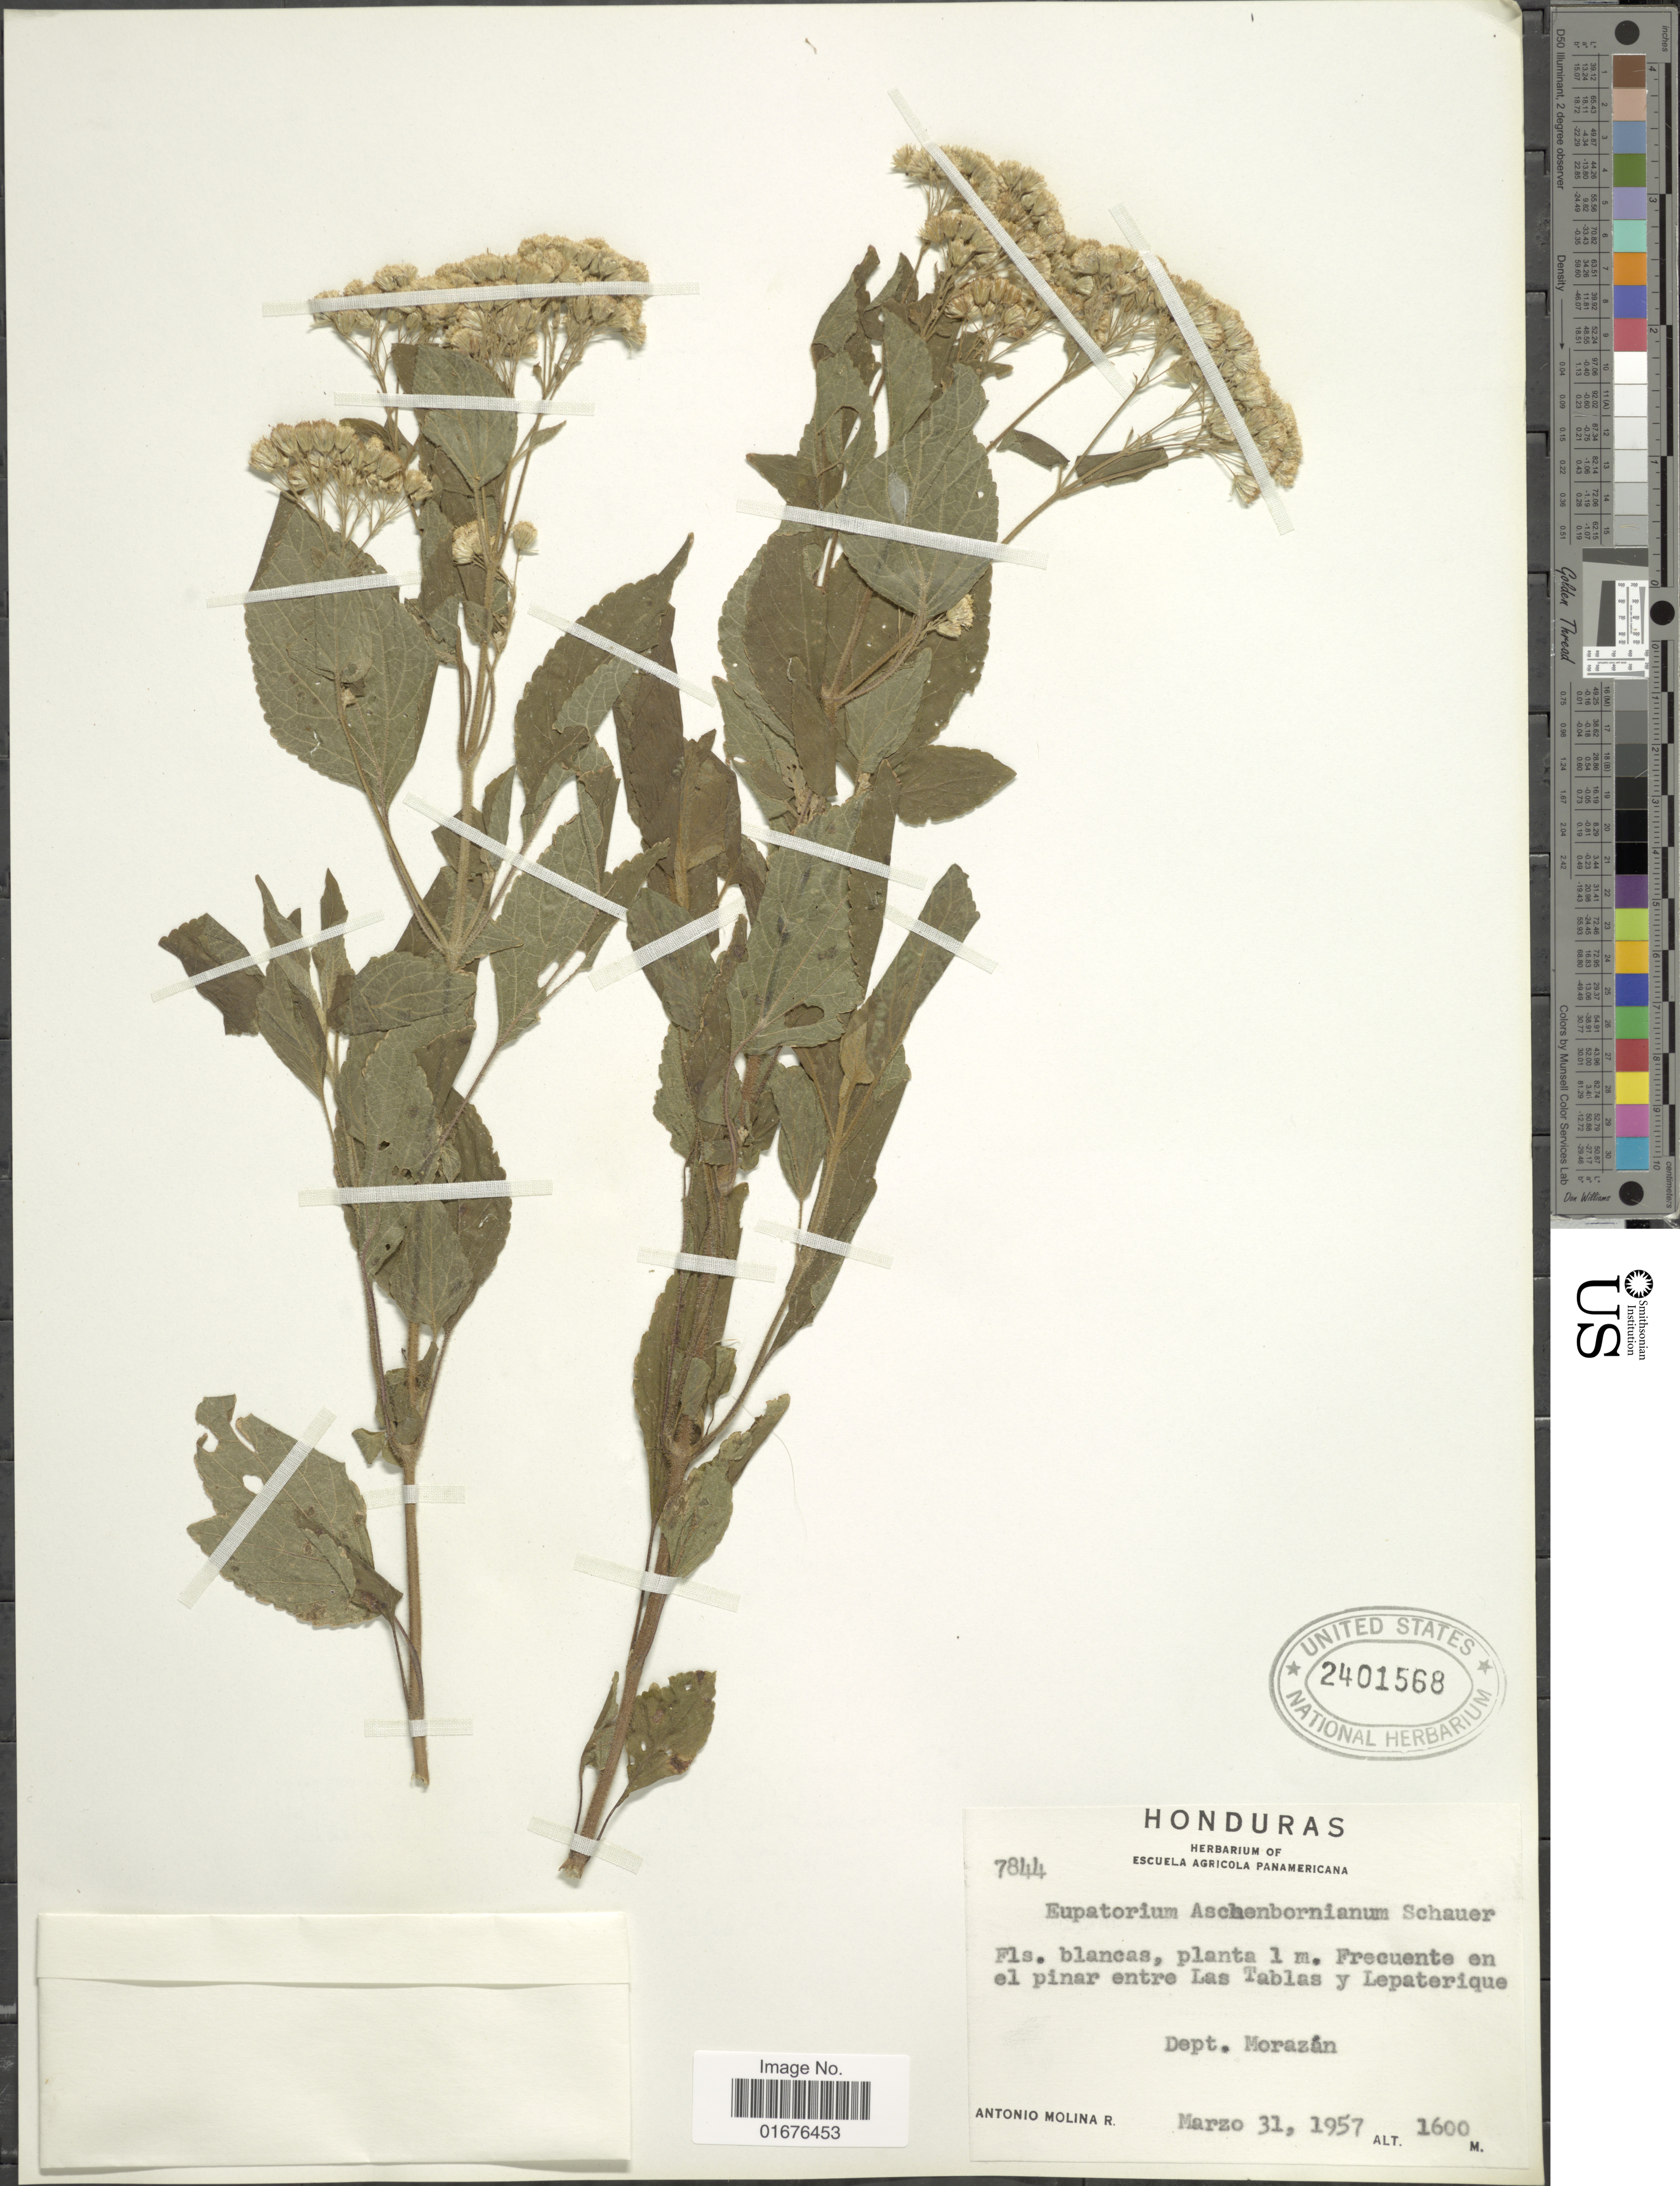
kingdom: Plantae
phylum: Tracheophyta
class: Magnoliopsida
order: Asterales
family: Asteraceae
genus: Ageratina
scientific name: Ageratina pichinchensis var. bustamenta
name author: (DC.) R.M. King & H. Rob.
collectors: A. Molina R.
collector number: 7844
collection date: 1957-03-31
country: Honduras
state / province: Fco. Morazán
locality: Frecuente en el pinar entre Las Tablas Y Lepaterique, Dept. Morazán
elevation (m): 1600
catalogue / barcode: US 2401568